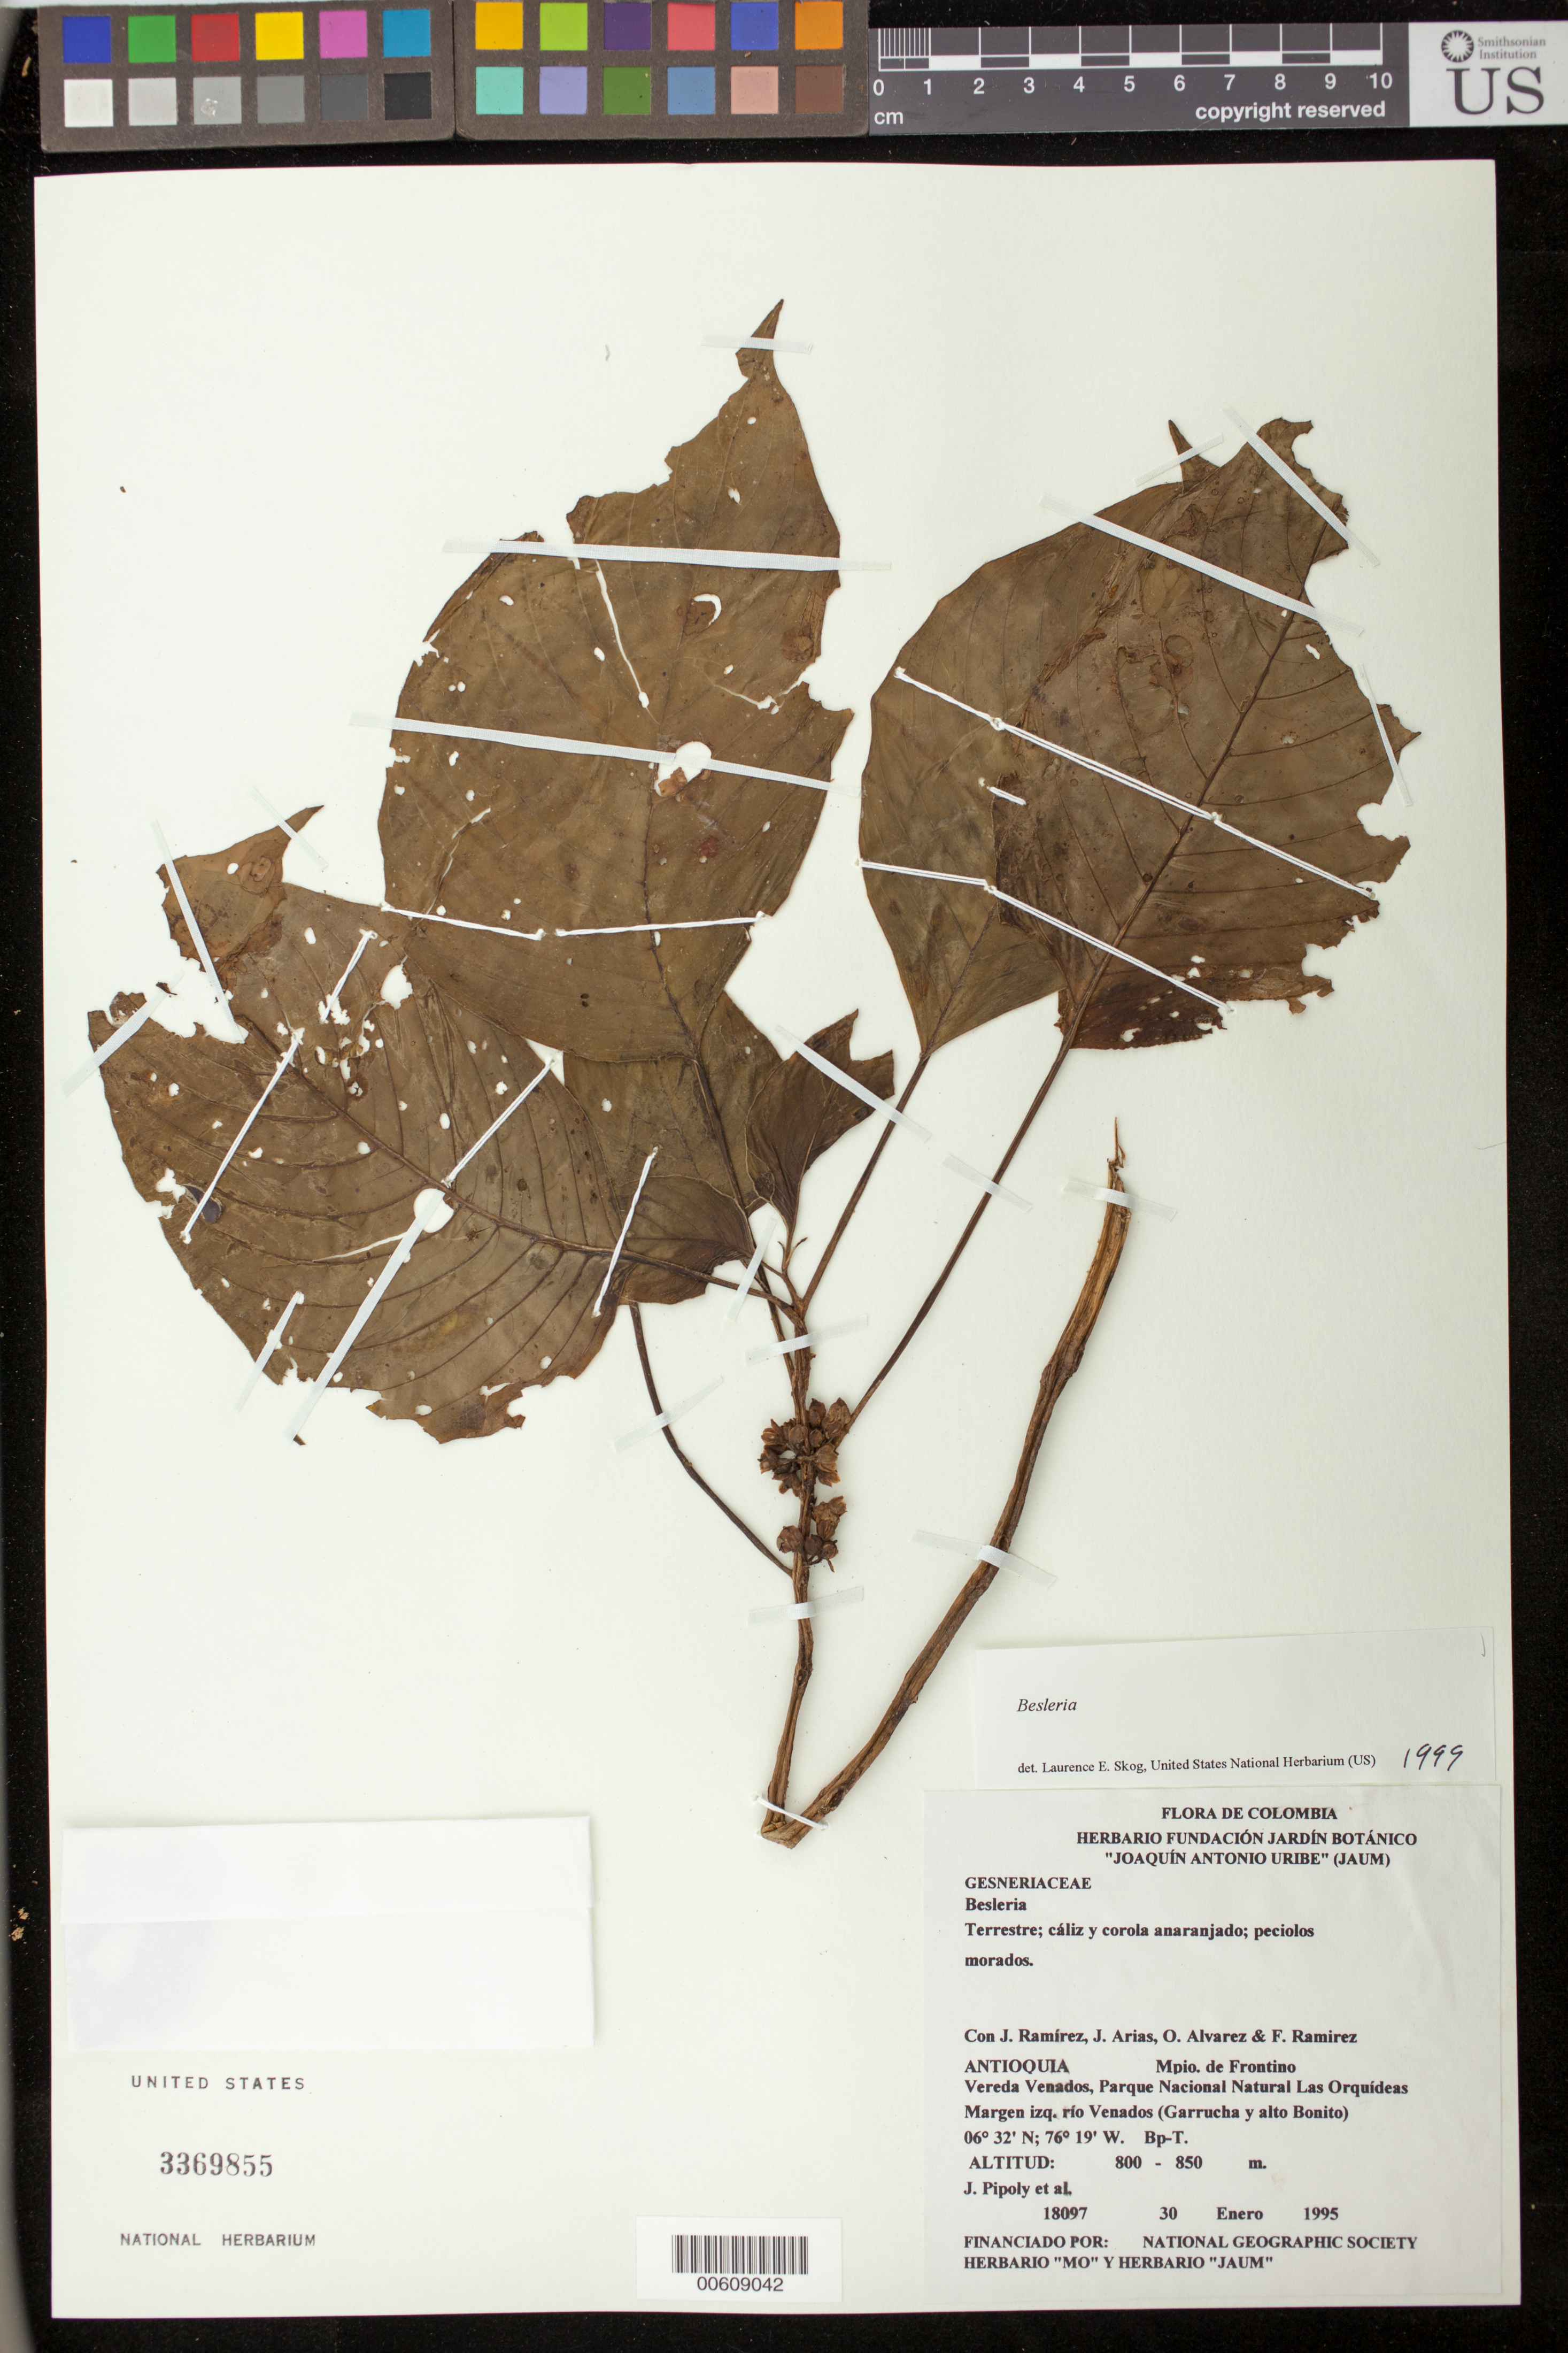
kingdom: Plantae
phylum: Tracheophyta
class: Magnoliopsida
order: Lamiales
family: Gesneriaceae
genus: Besleria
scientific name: Besleria sp.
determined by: Skog, Laurence E.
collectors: J. J. Pipoly, J. Ramírez, J. Arias, O. Alverez & F. Ramirez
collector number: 18097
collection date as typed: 30 Jan 1995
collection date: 1995-01-30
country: Colombia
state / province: Antioquia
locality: Mpio. de Frontino; Vereda Venados, Parque Nacional Natural Las Orquídeas, margen izq. río Venados (Garrucha y alto Bonito)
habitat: Bp-T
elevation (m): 800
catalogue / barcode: US 3369855